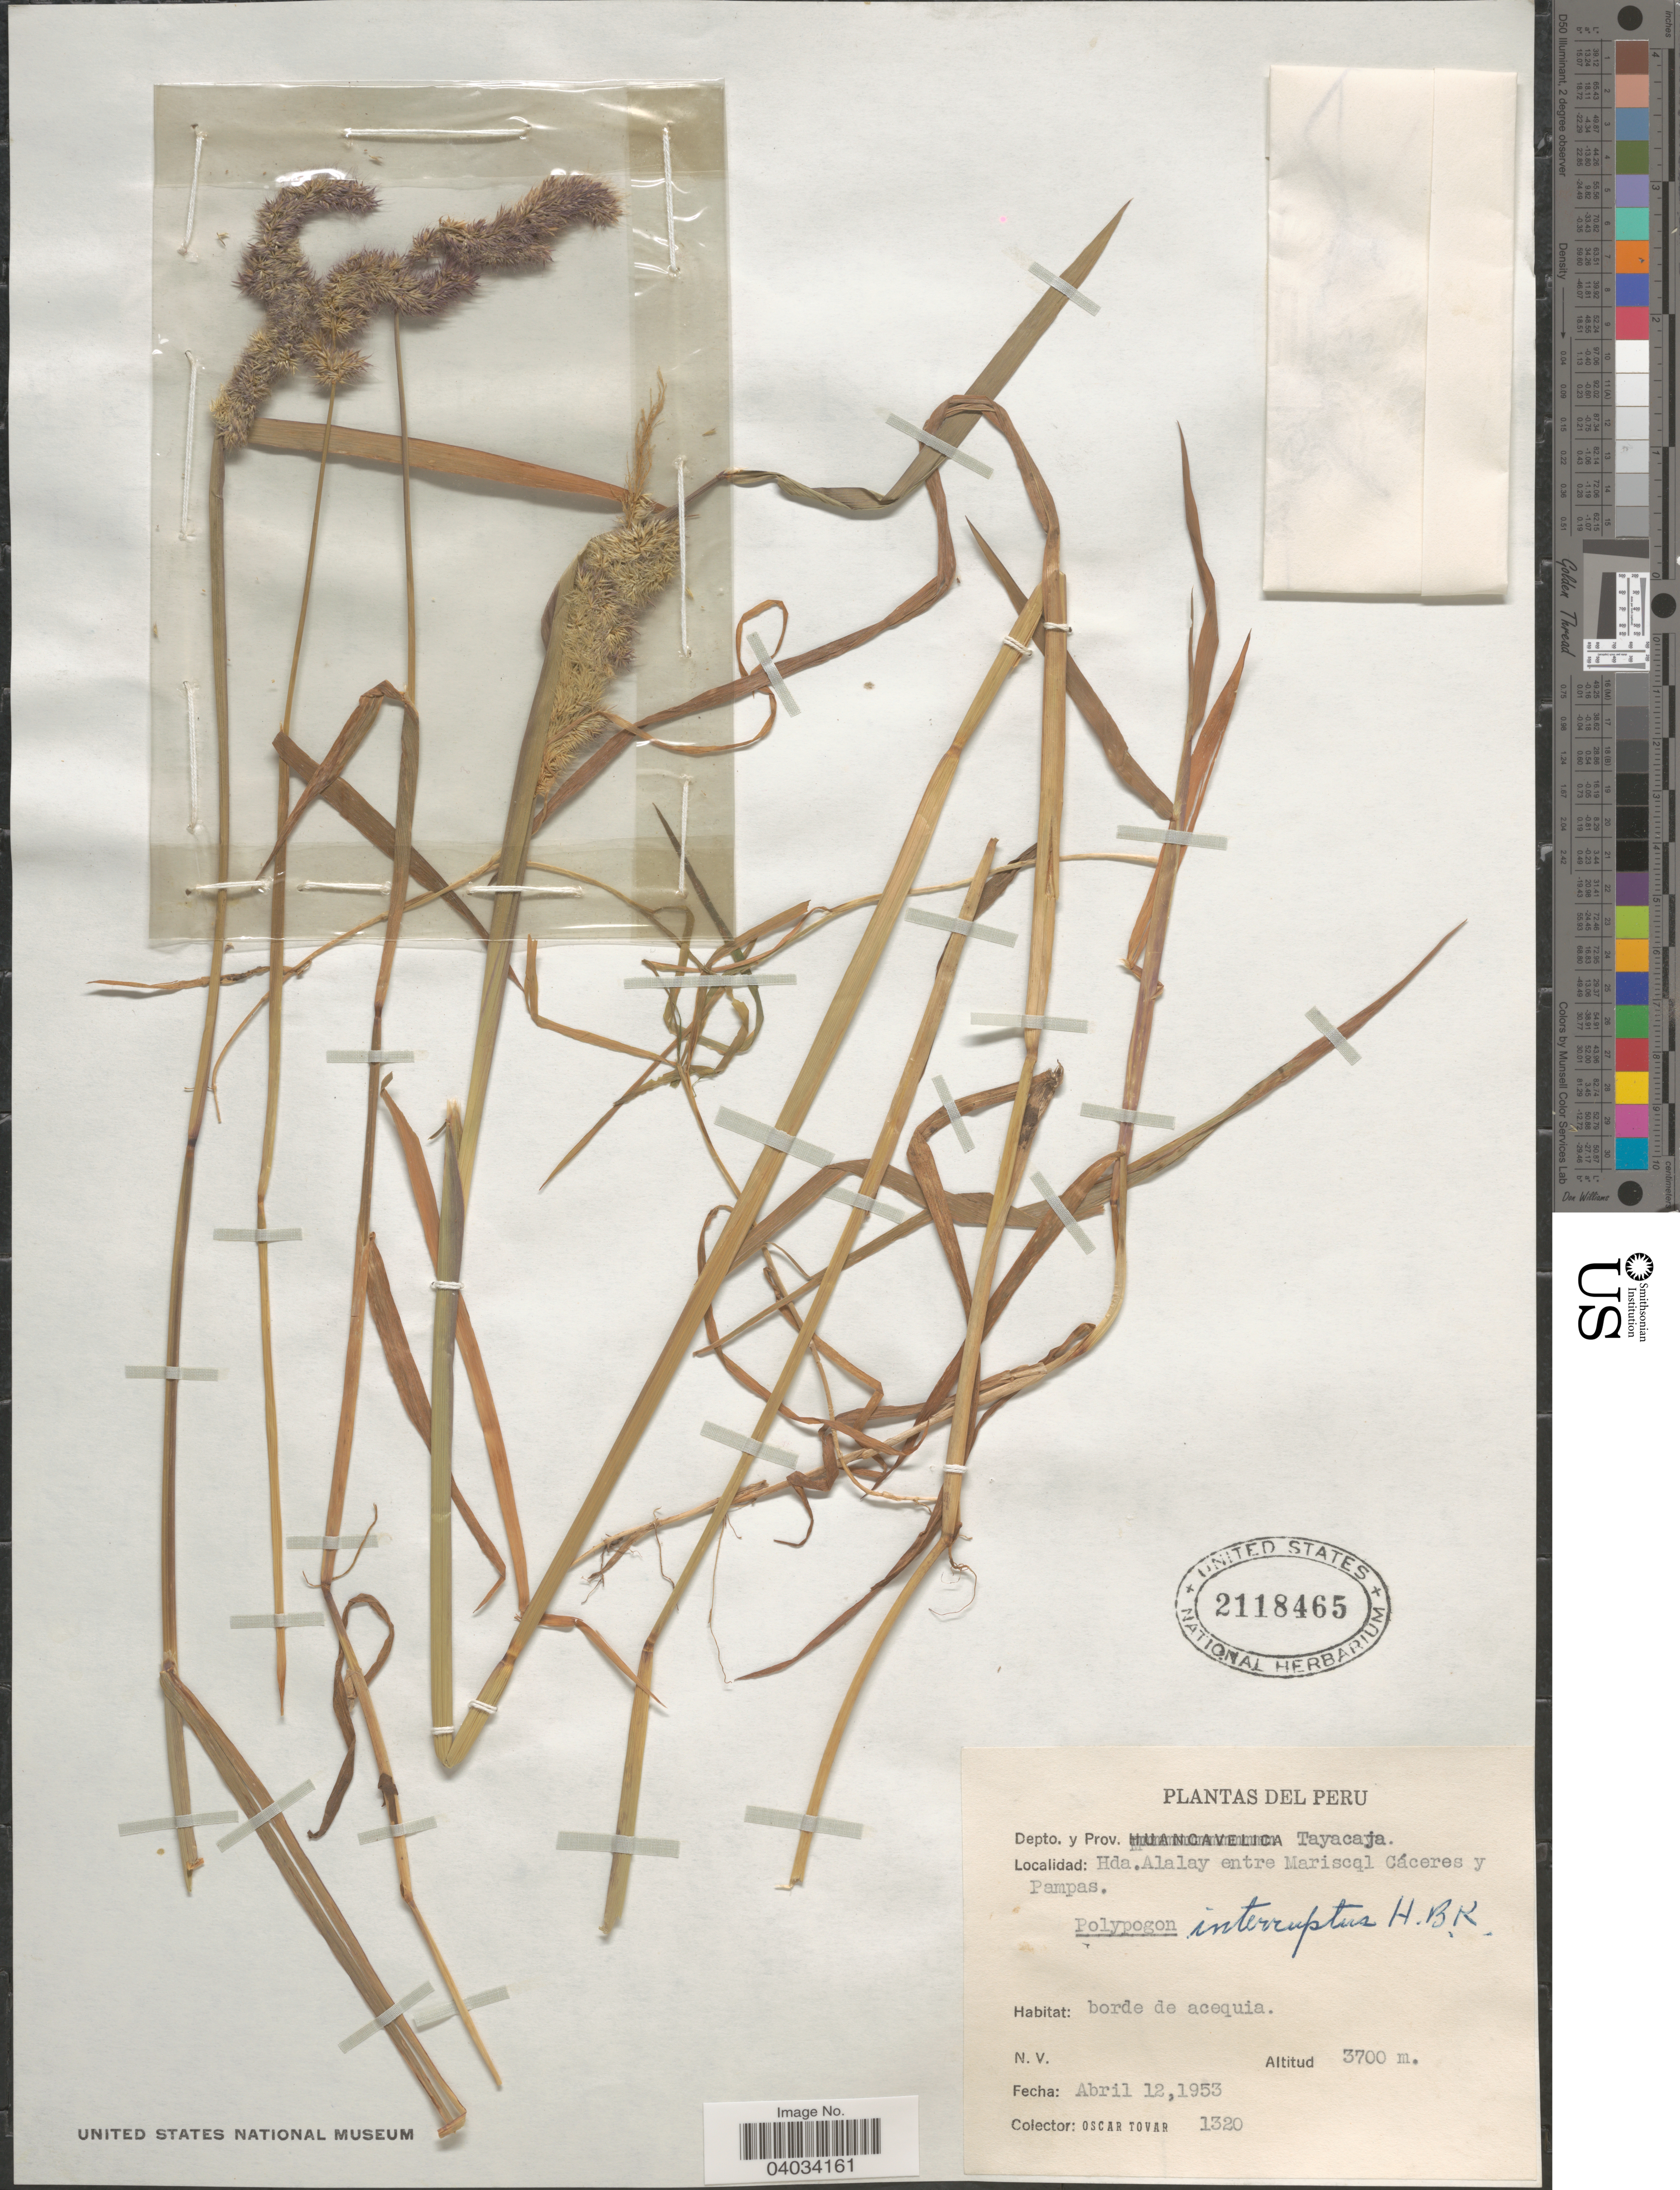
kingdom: Plantae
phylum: Tracheophyta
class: Liliopsida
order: Poales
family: Poaceae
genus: Polypogon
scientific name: Polypogon interruptus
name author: Kunth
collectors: Ó. Tovar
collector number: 1320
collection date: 1953-04-12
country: Peru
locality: Depto. y Prov. Tayacaja. Hda.Alalay entre Mariscal Cáceres y Pampas.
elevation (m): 3700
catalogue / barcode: US 2118465